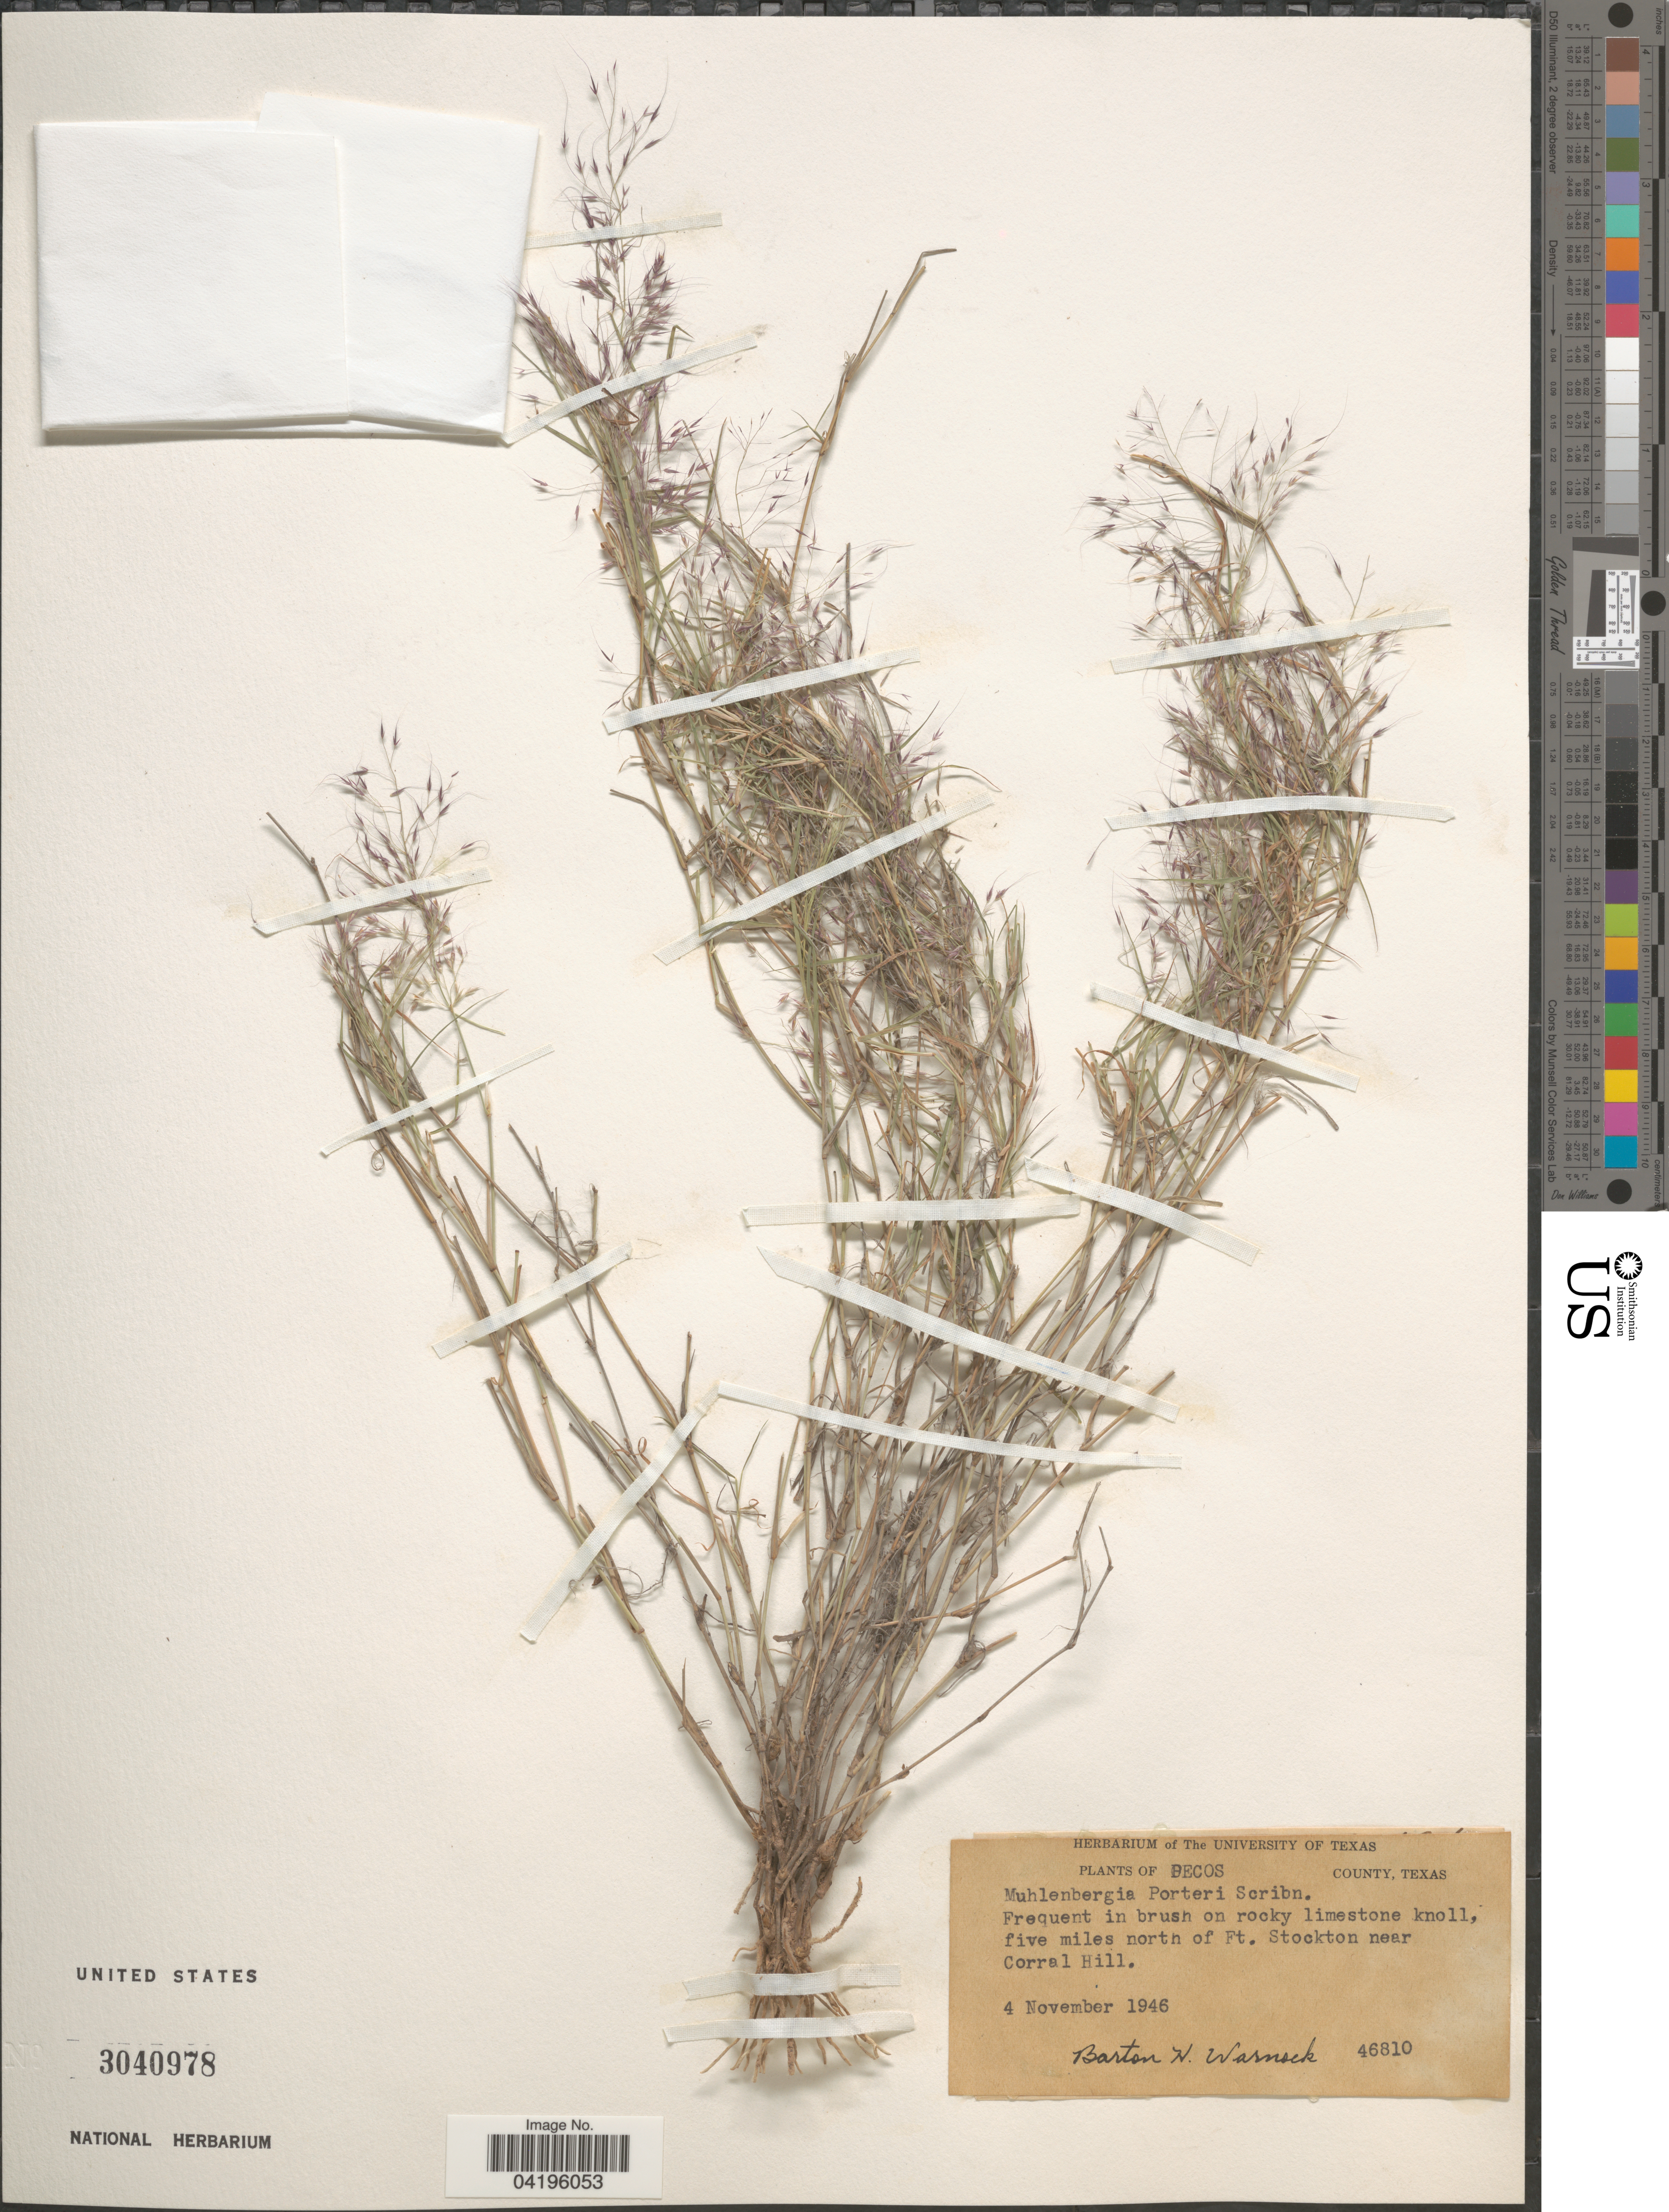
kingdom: Plantae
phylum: Tracheophyta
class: Liliopsida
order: Poales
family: Poaceae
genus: Muhlenbergia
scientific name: Muhlenbergia porteri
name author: Scribn. in W.J. Beal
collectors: B. H. Warnock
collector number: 46810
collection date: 1946-11-04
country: United States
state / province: Texas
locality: Pecos County. Frequent in brush on rocky limestone knoll, five miles north of Ft. Stockton near Corral Hill.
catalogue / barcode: US 3040978